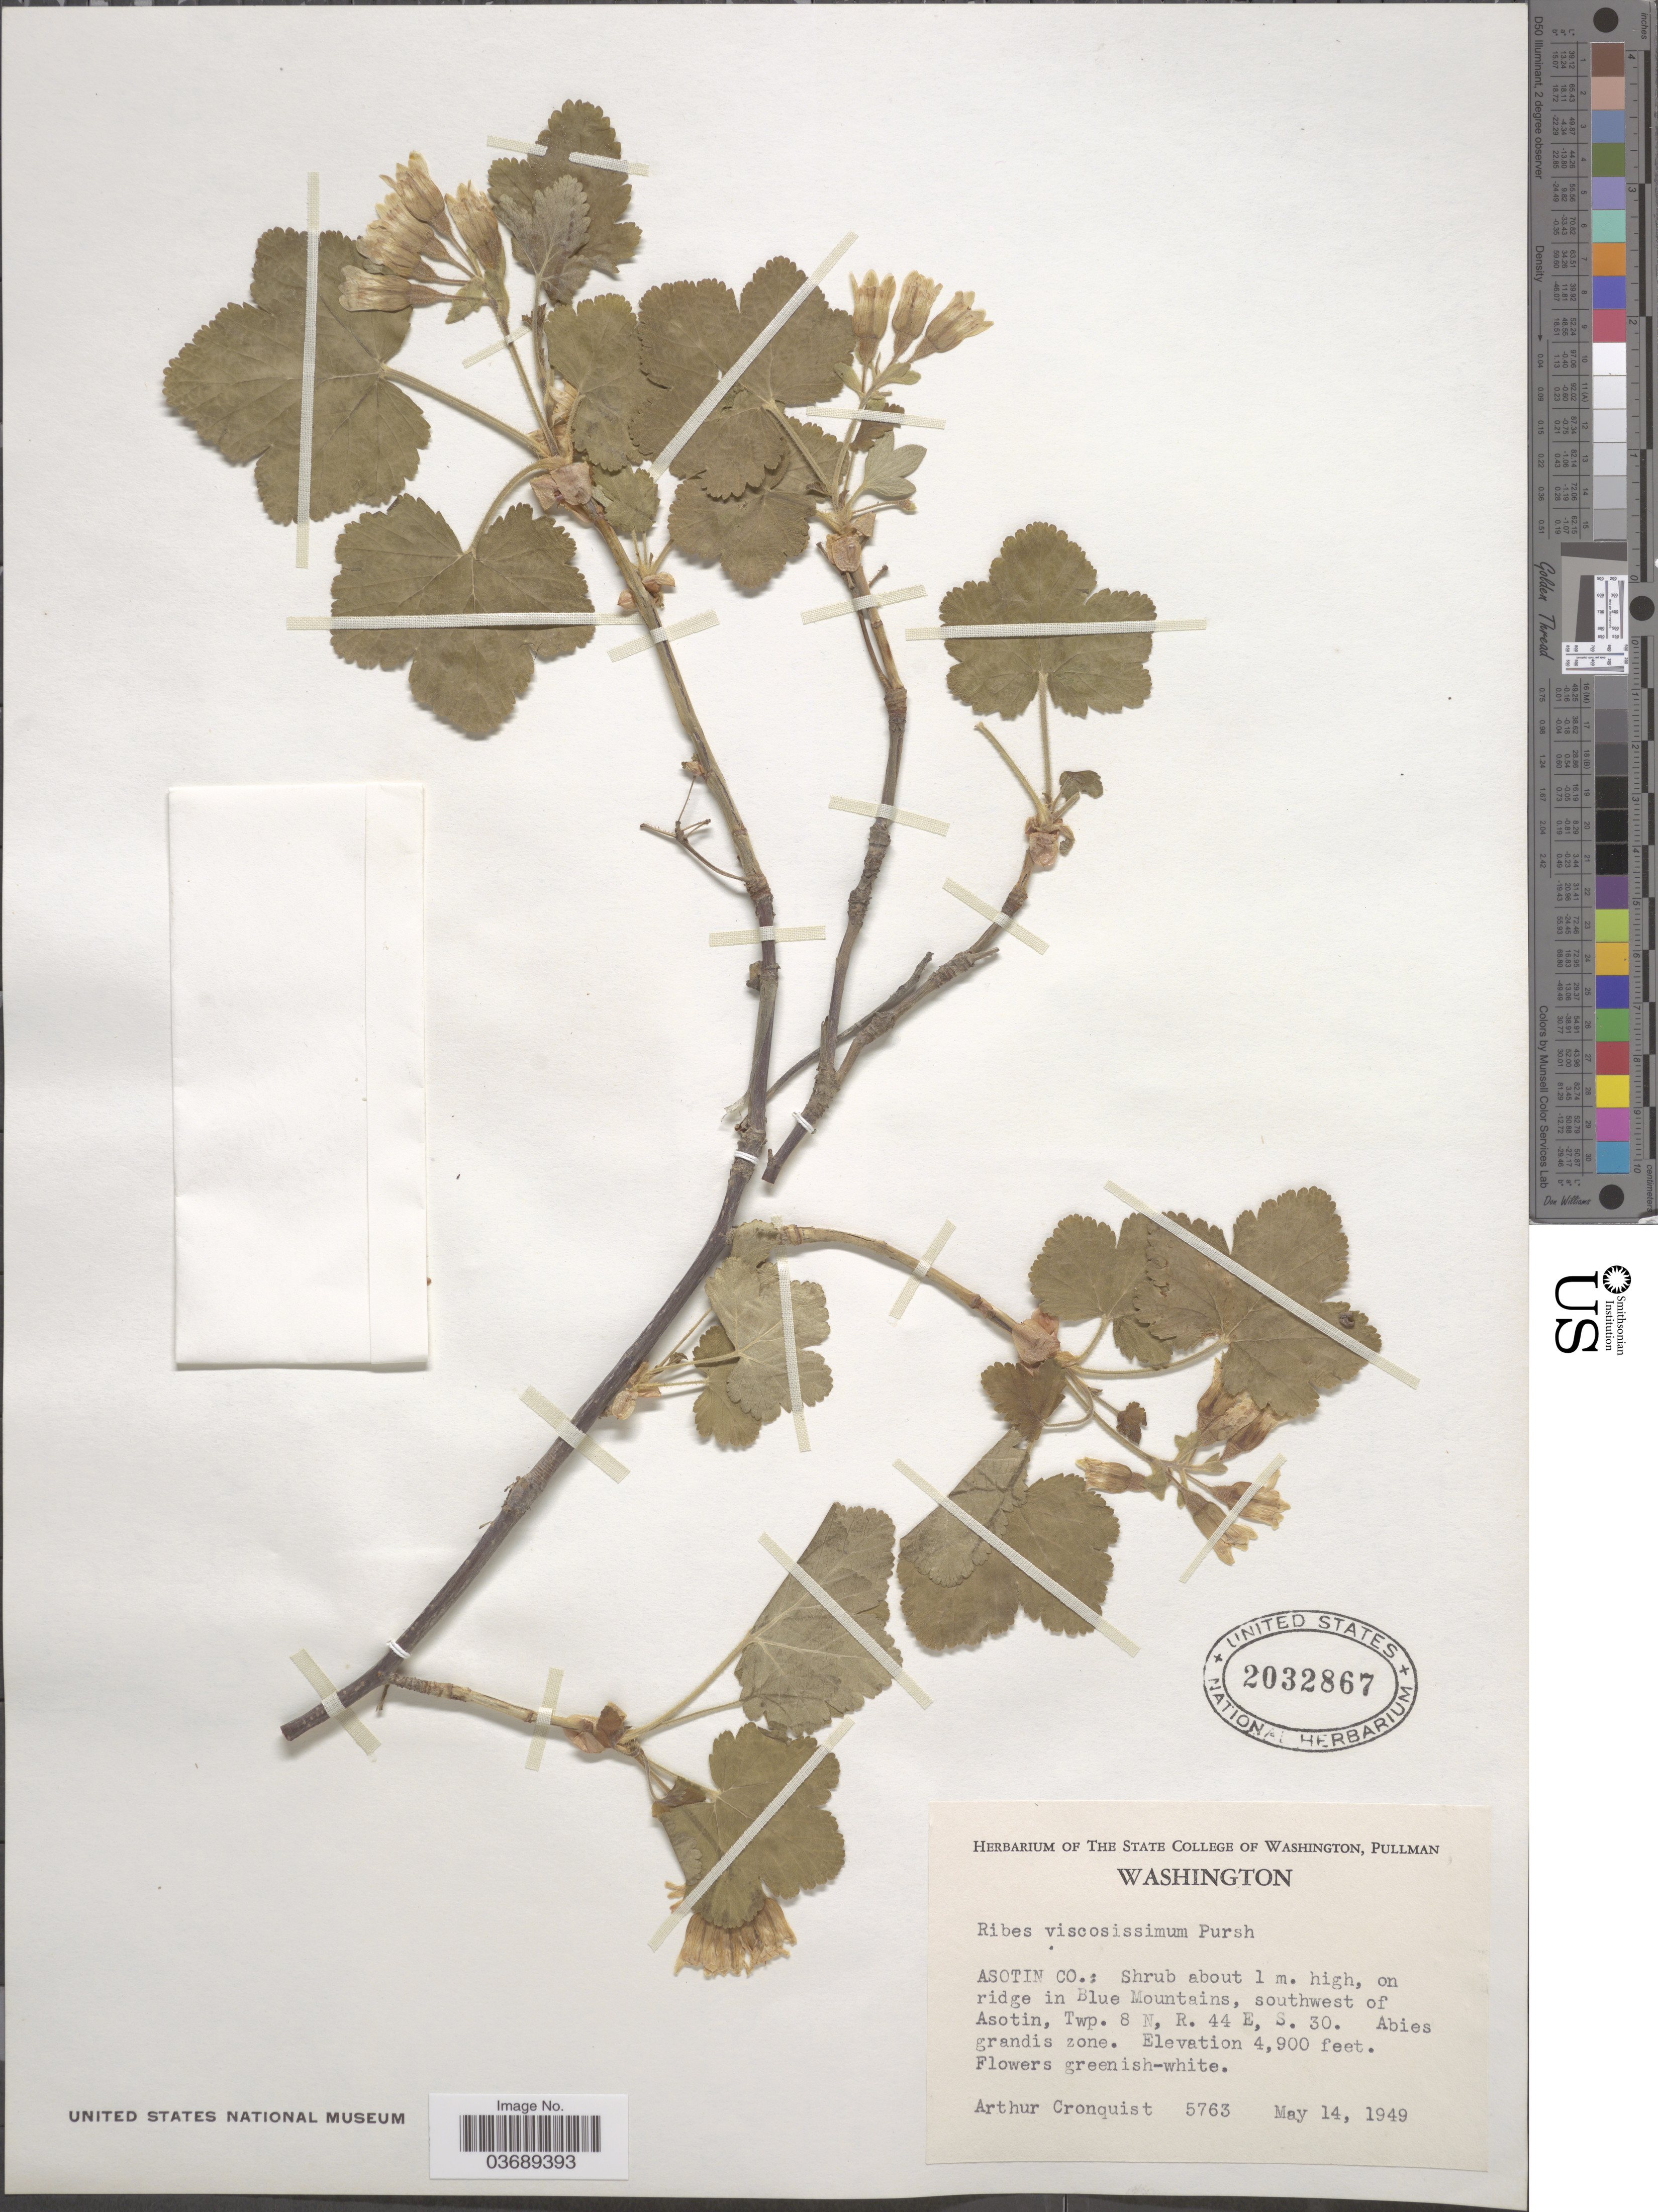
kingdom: Plantae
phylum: Tracheophyta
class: Magnoliopsida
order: Saxifragales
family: Grossulariaceae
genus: Ribes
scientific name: Ribes viscosissimum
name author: Pursh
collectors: A. J. Cronquist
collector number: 5763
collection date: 1949-05-14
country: United States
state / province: Washington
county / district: Asotin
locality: Asotin Co.: on ridge in Blue Mountains, southwest of Asotin, Twp. 8 N, R. 44 E, S. 30. Abies grandis zone.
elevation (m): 1494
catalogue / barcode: US 2032867